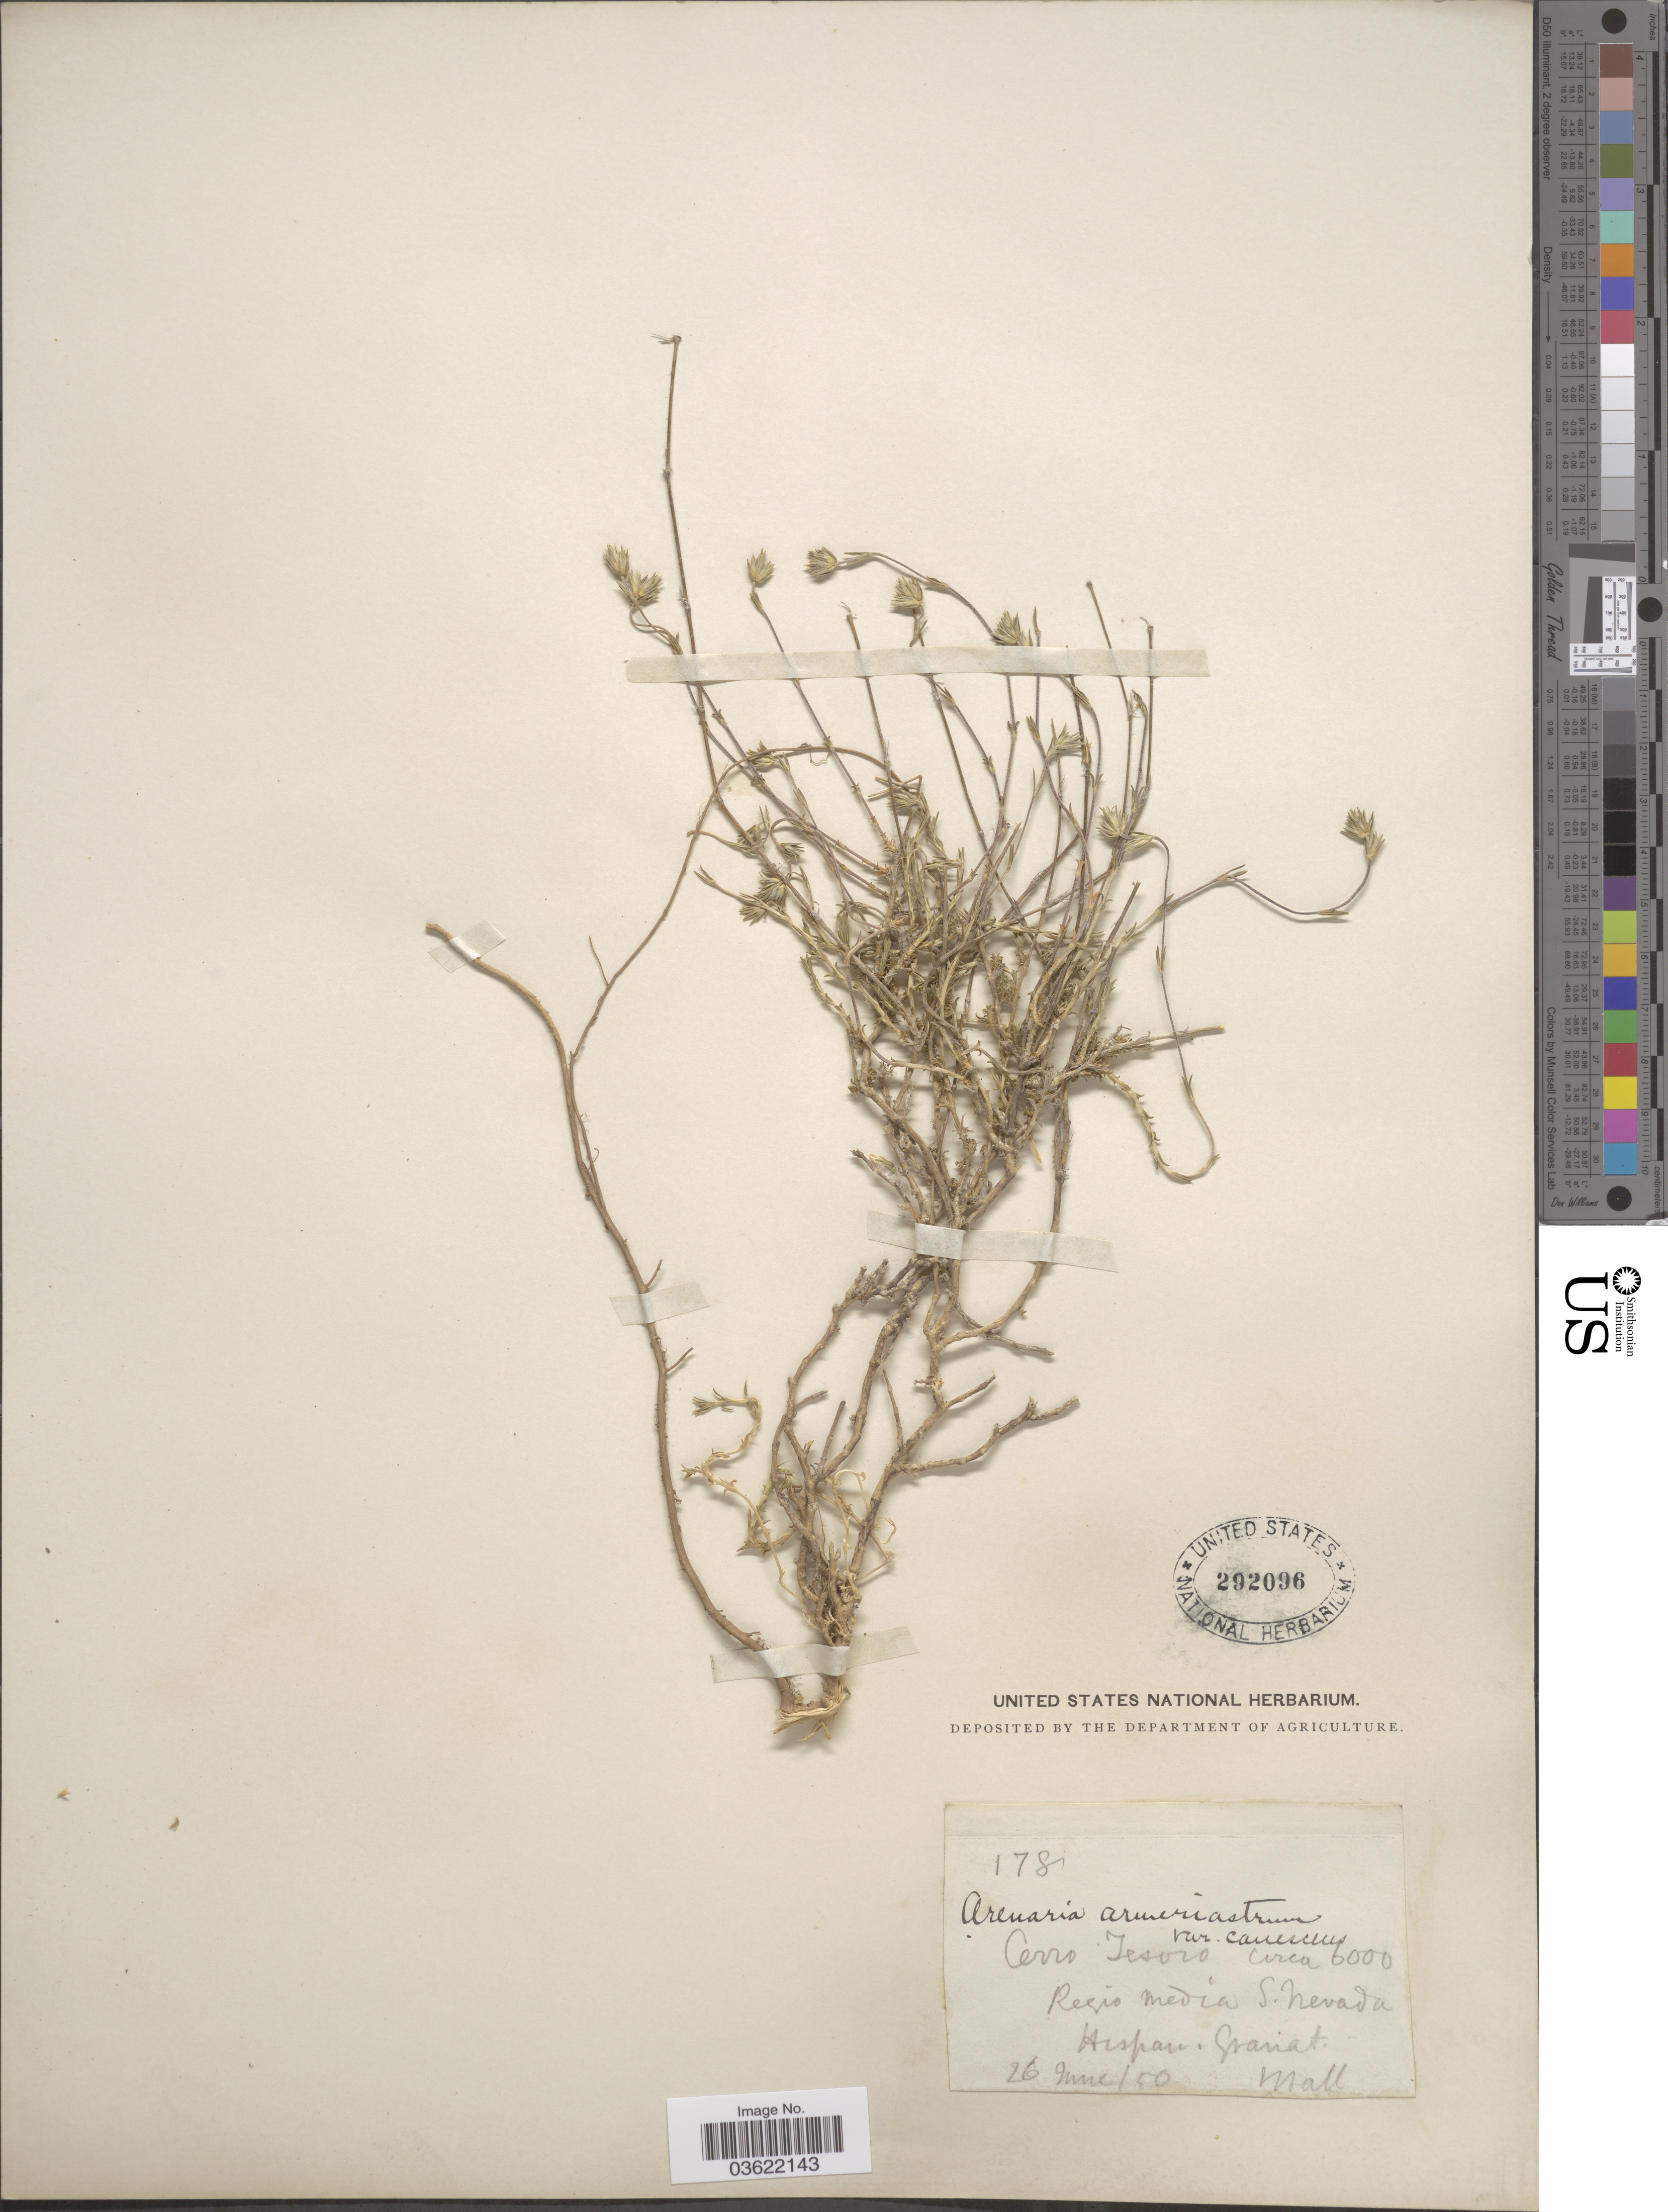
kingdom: Plantae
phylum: Tracheophyta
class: Magnoliopsida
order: Caryophyllales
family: Caryophyllaceae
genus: Arenaria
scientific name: Arenaria armeriastrum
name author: Boiss.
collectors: J. Ball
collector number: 178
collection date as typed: Transcribed d/m/y: 26/6/50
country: Spain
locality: Cerro Tesoro. Regio Media. S. Nevada. Hispan. Granat.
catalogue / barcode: US 292096